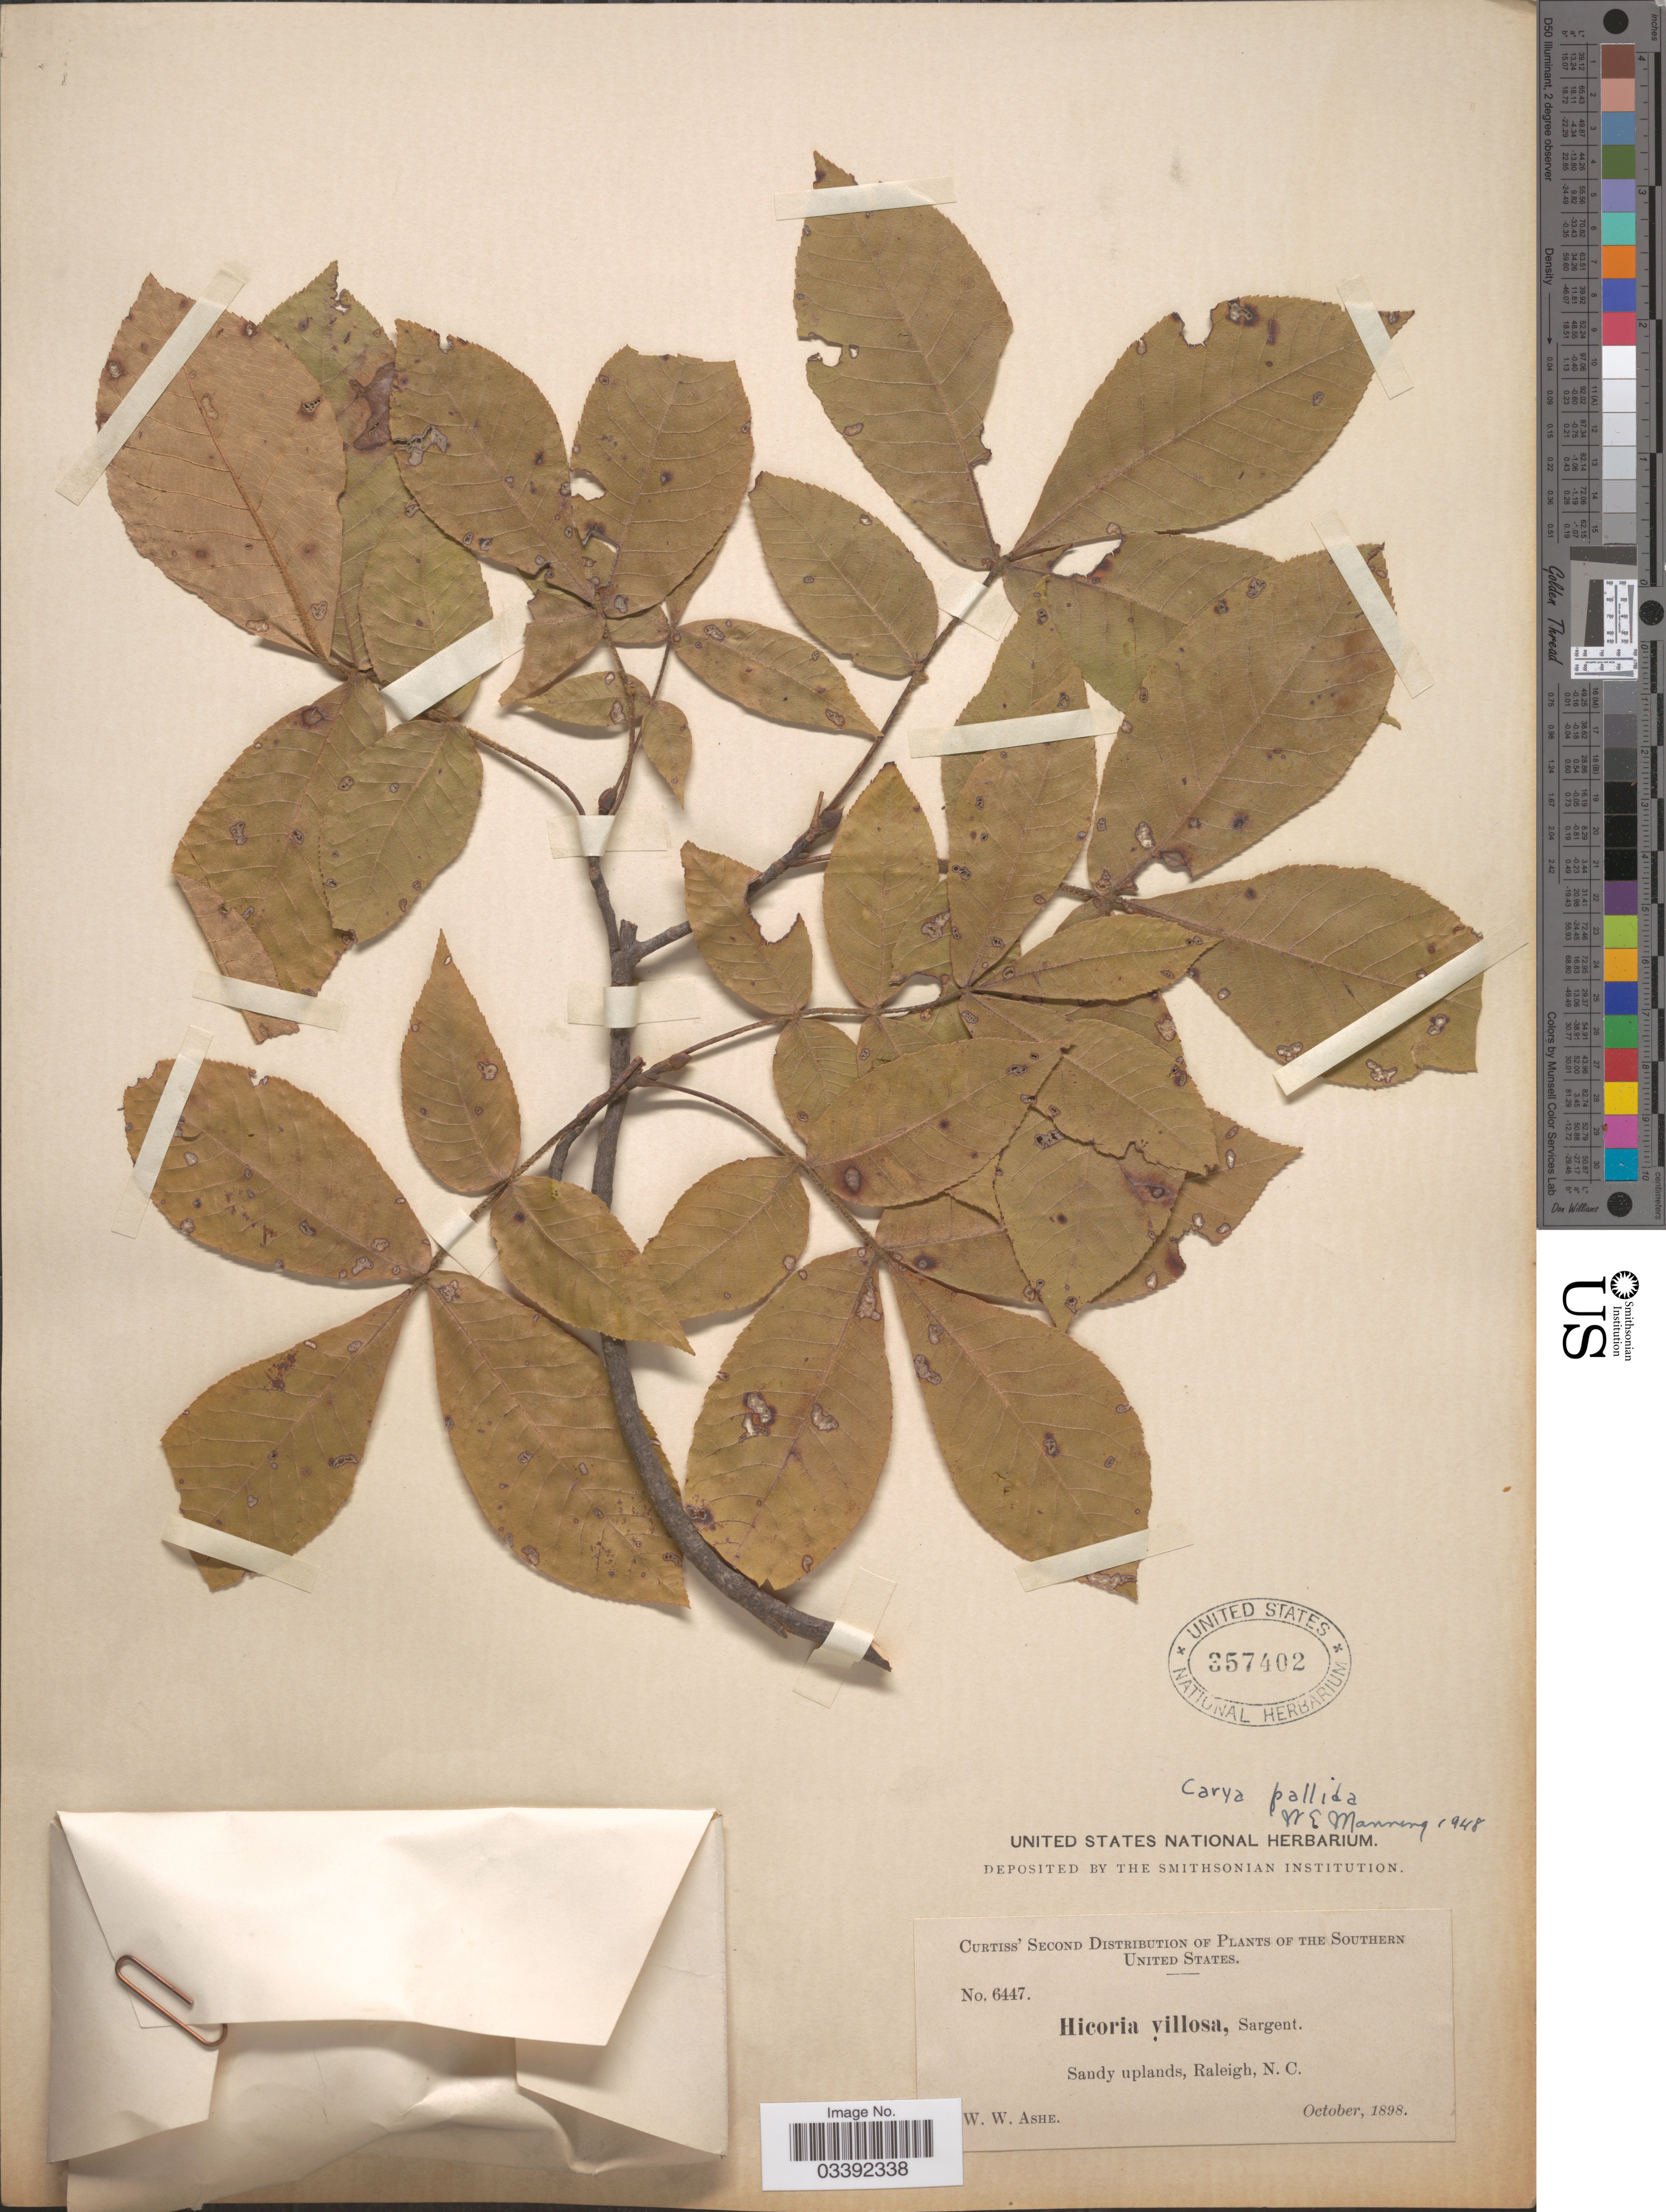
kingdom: Plantae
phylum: Tracheophyta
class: Magnoliopsida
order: Fagales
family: Juglandaceae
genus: Carya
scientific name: Carya pallida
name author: (Ashe) Engl. & Graebner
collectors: W. W. Ashe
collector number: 6447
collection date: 1898-10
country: United States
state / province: North Carolina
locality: Southern United States. Raleigh.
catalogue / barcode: US 357402